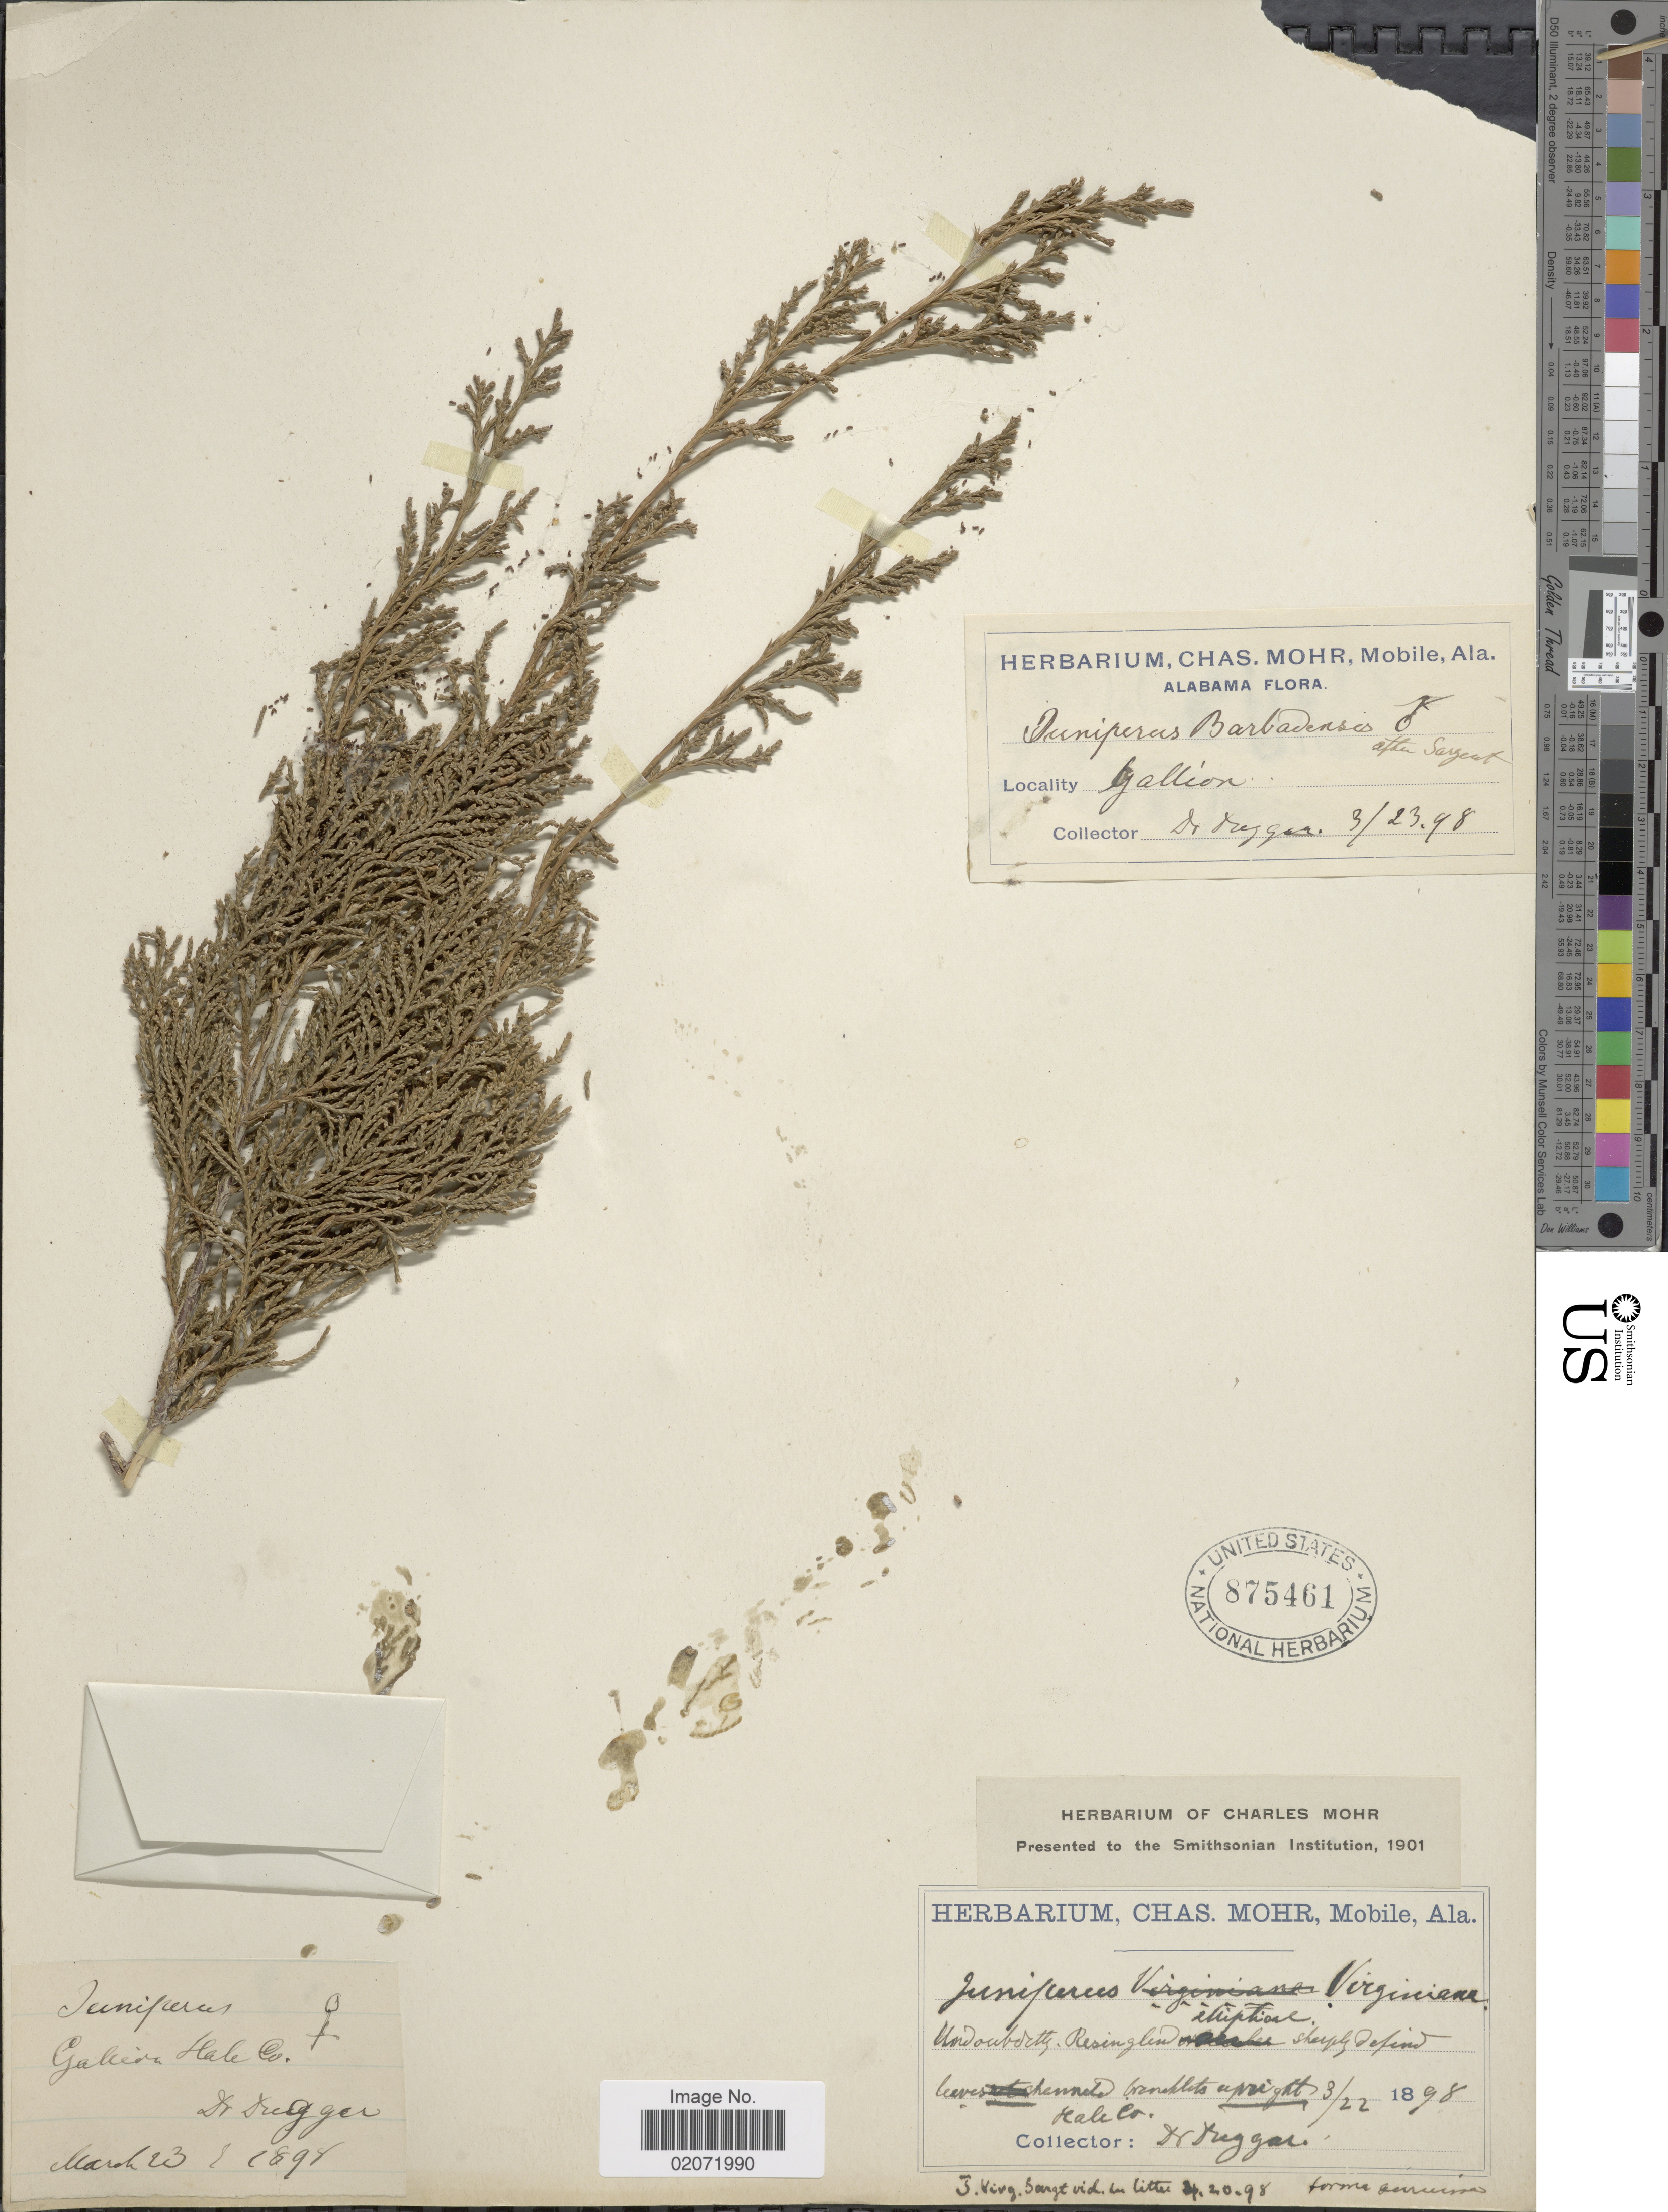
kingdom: Plantae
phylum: Tracheophyta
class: Pinopsida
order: Pinales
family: Cupressaceae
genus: Juniperus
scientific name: Juniperus virginiana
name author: L.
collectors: Duggar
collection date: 1898-03-22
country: United States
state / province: Alabama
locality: Gallion, Hale, Co.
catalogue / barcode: US 875461